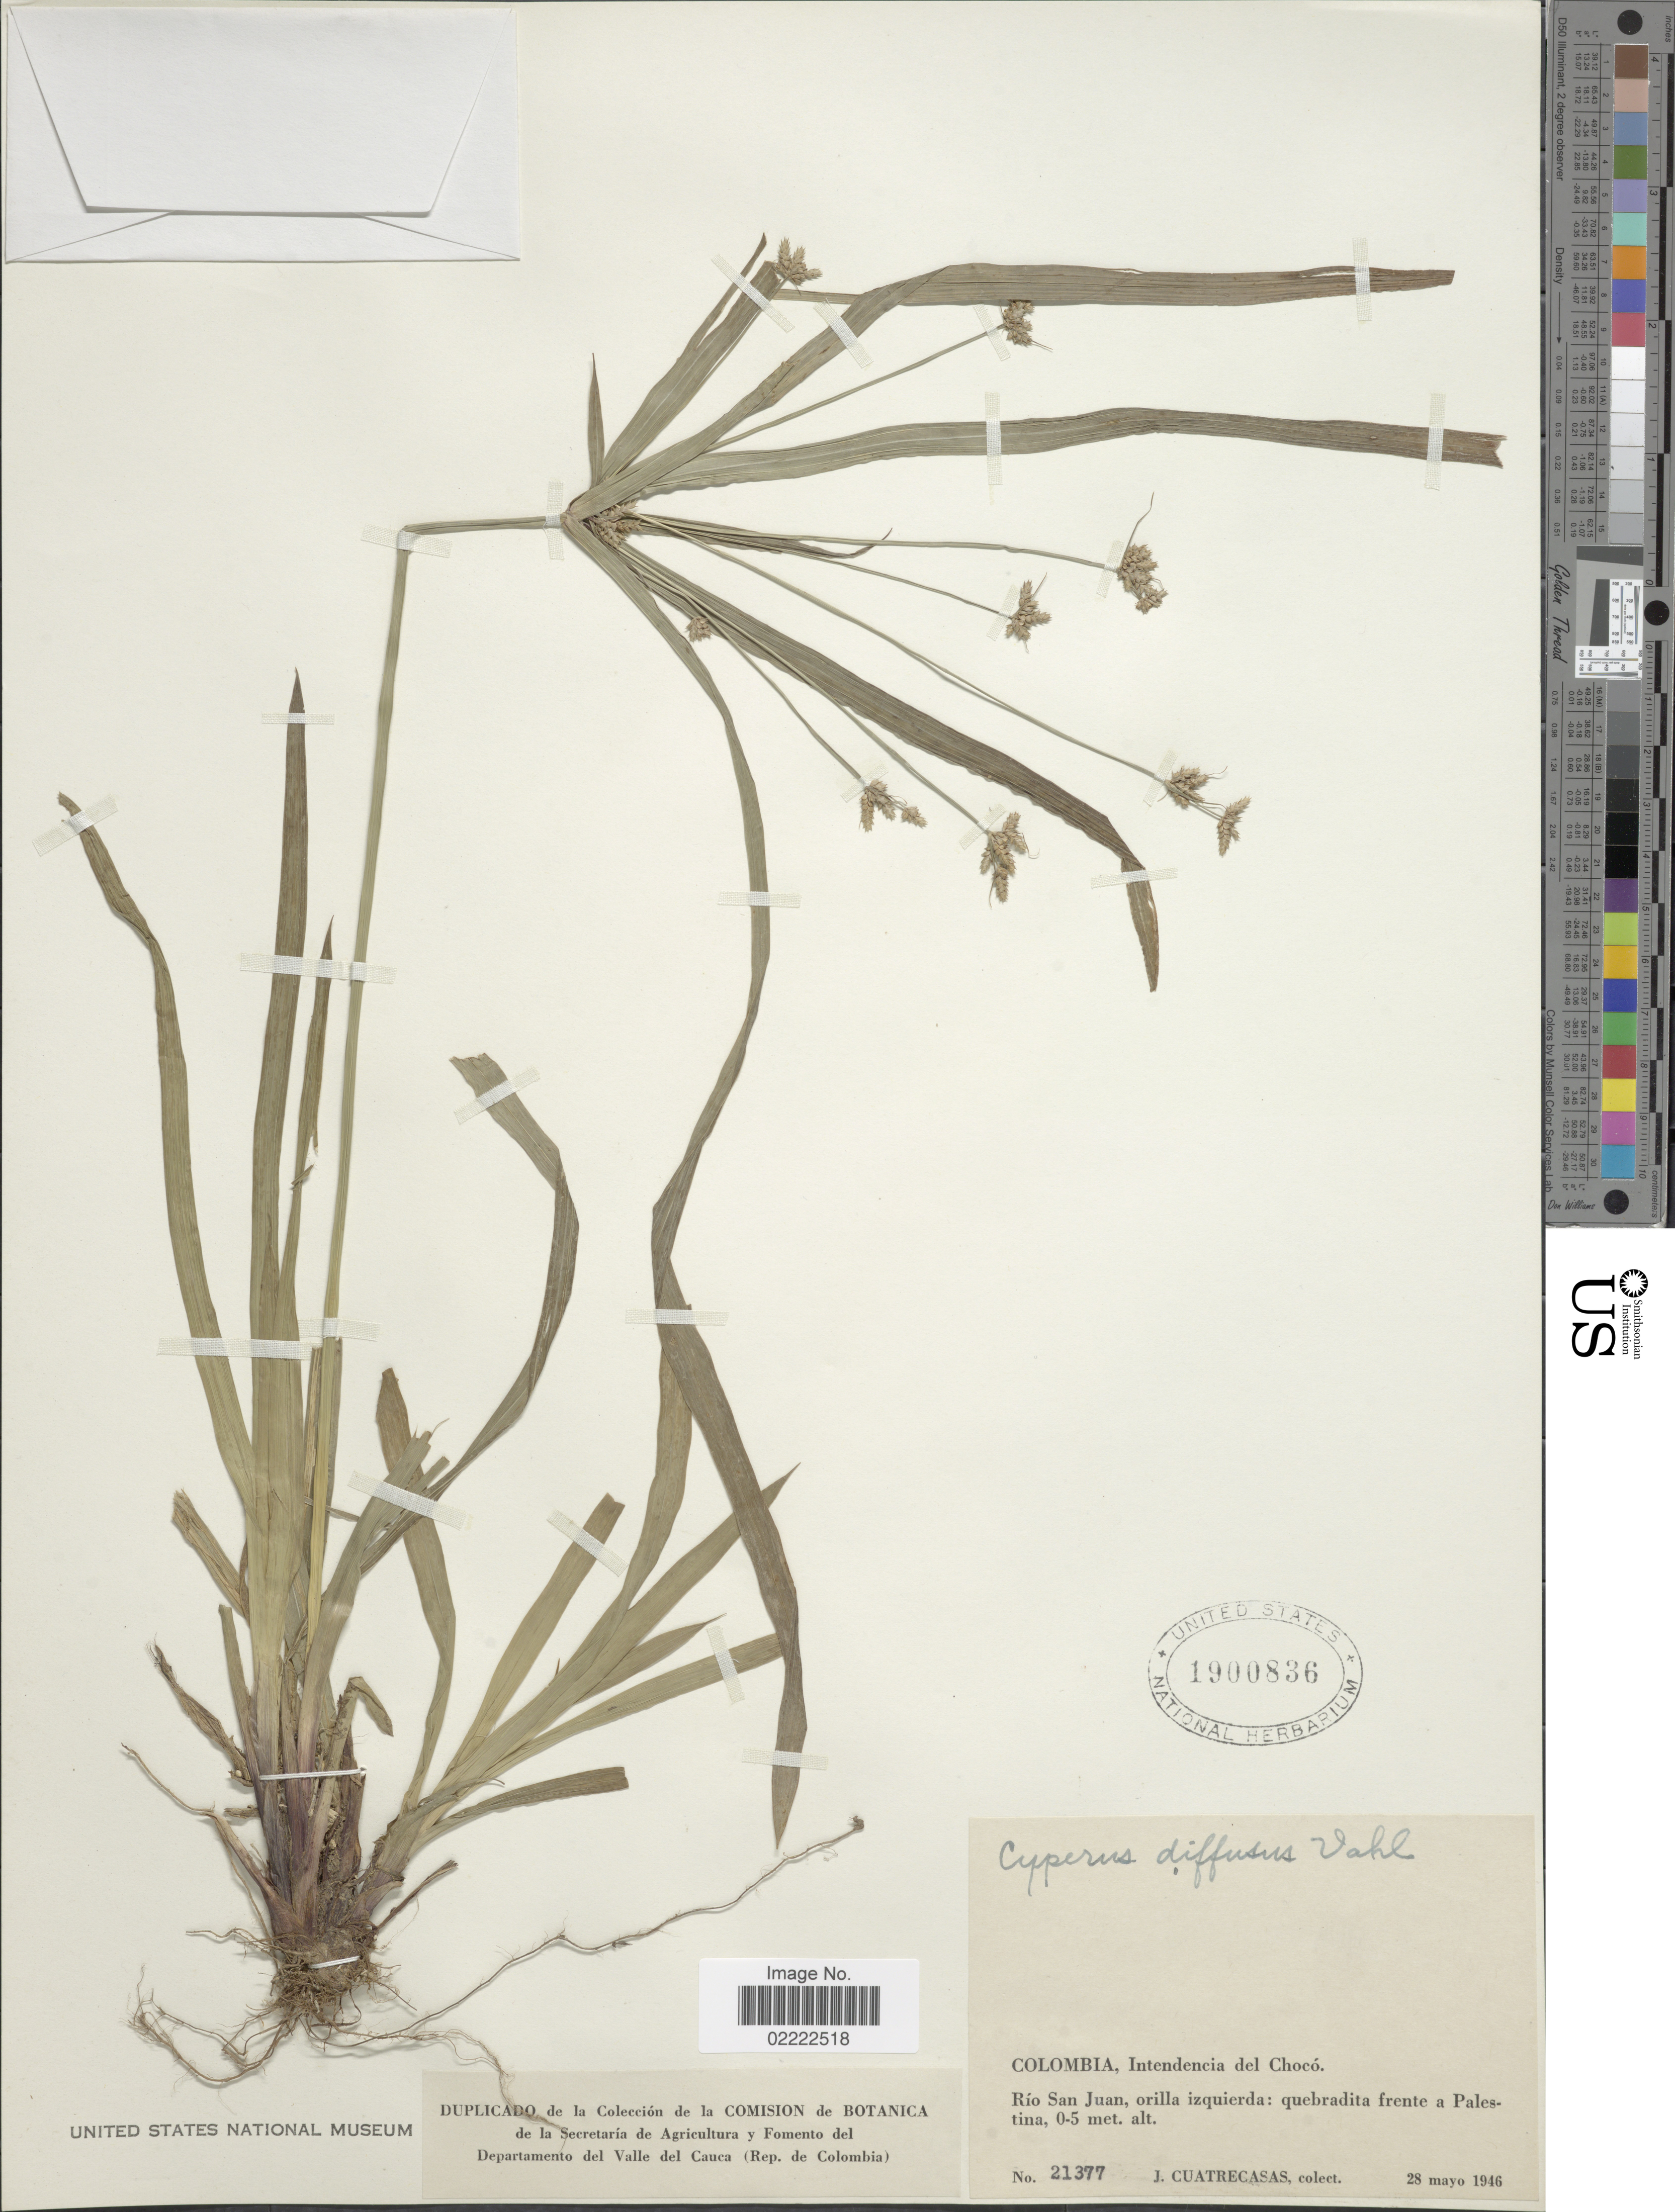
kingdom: Plantae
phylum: Tracheophyta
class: Liliopsida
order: Poales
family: Cyperaceae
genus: Cyperus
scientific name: Cyperus laxus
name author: Lam.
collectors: J. Cuatrecasas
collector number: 21377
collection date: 1946-05-28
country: Colombia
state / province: Chocó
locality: Rio San Juan, orilla izquierda: quebradita frente a Palestina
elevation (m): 0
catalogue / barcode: US 1900836